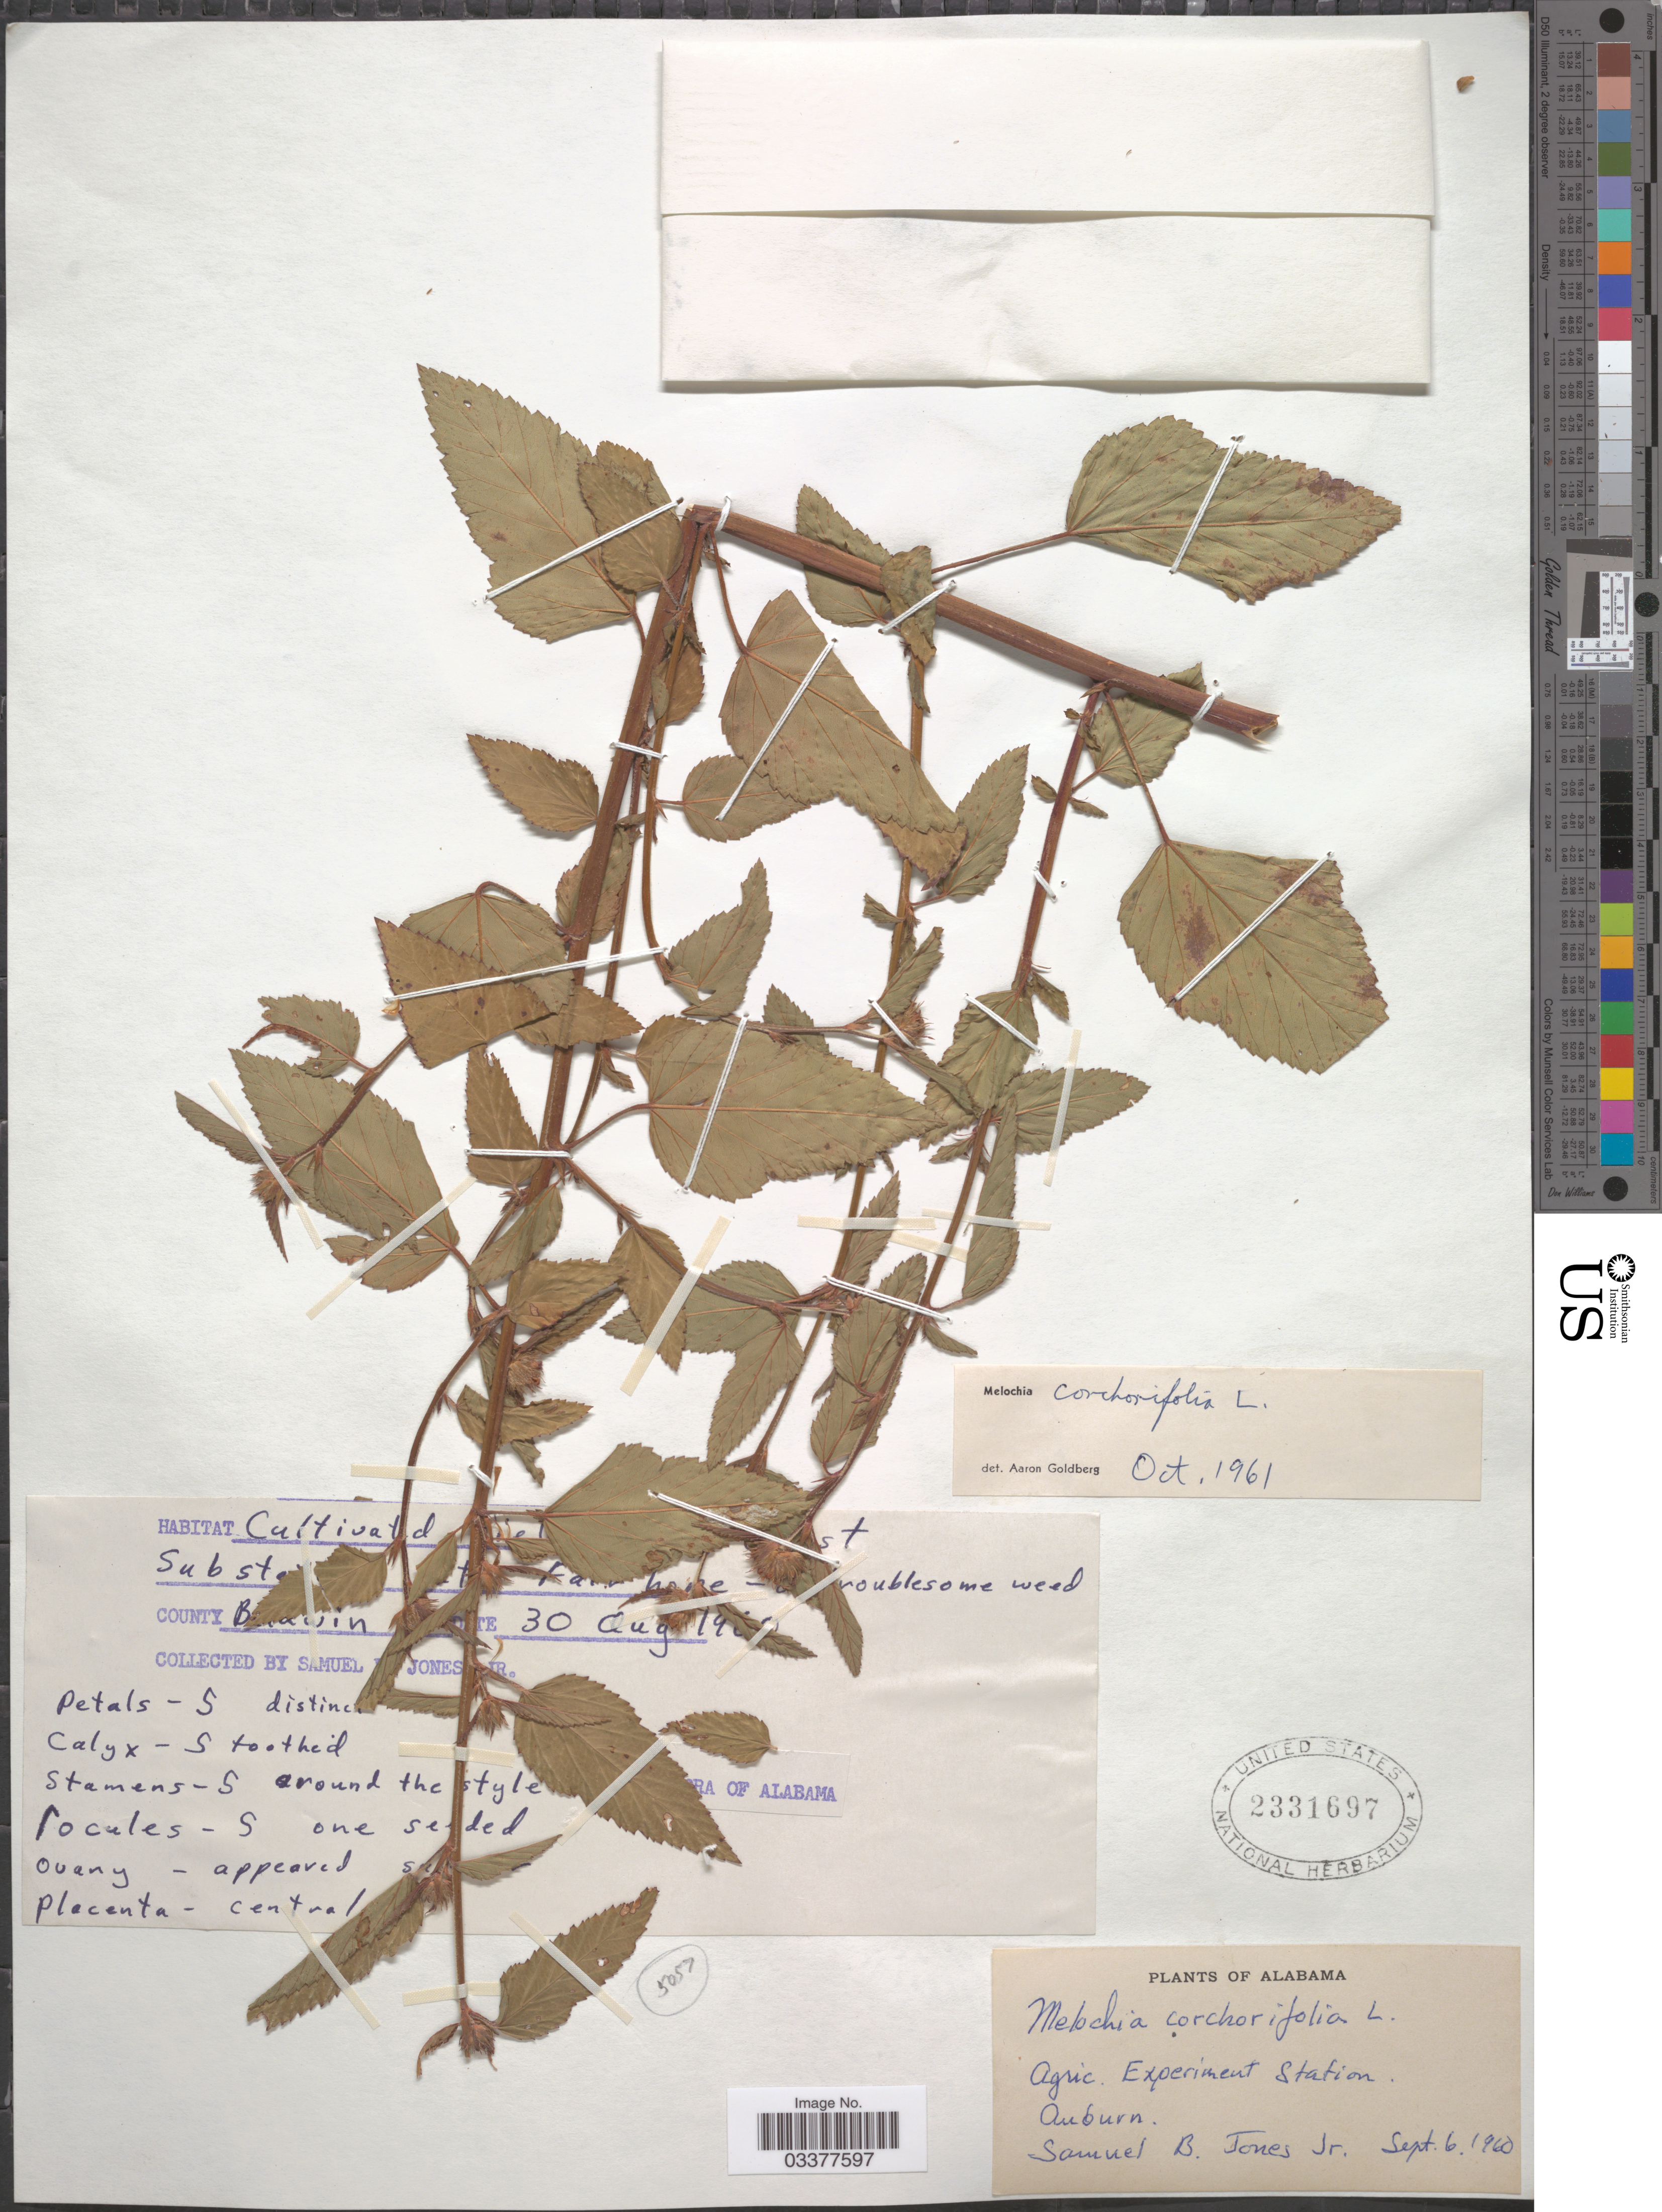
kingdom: Plantae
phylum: Tracheophyta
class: Magnoliopsida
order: Malvales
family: Malvaceae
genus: Melochia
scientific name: Melochia corchorifolia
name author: L.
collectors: S. B. Jones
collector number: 5057?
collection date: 1960-09-06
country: United States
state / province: Alabama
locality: Agric. Experiment Station. Auburn.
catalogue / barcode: US 2331697